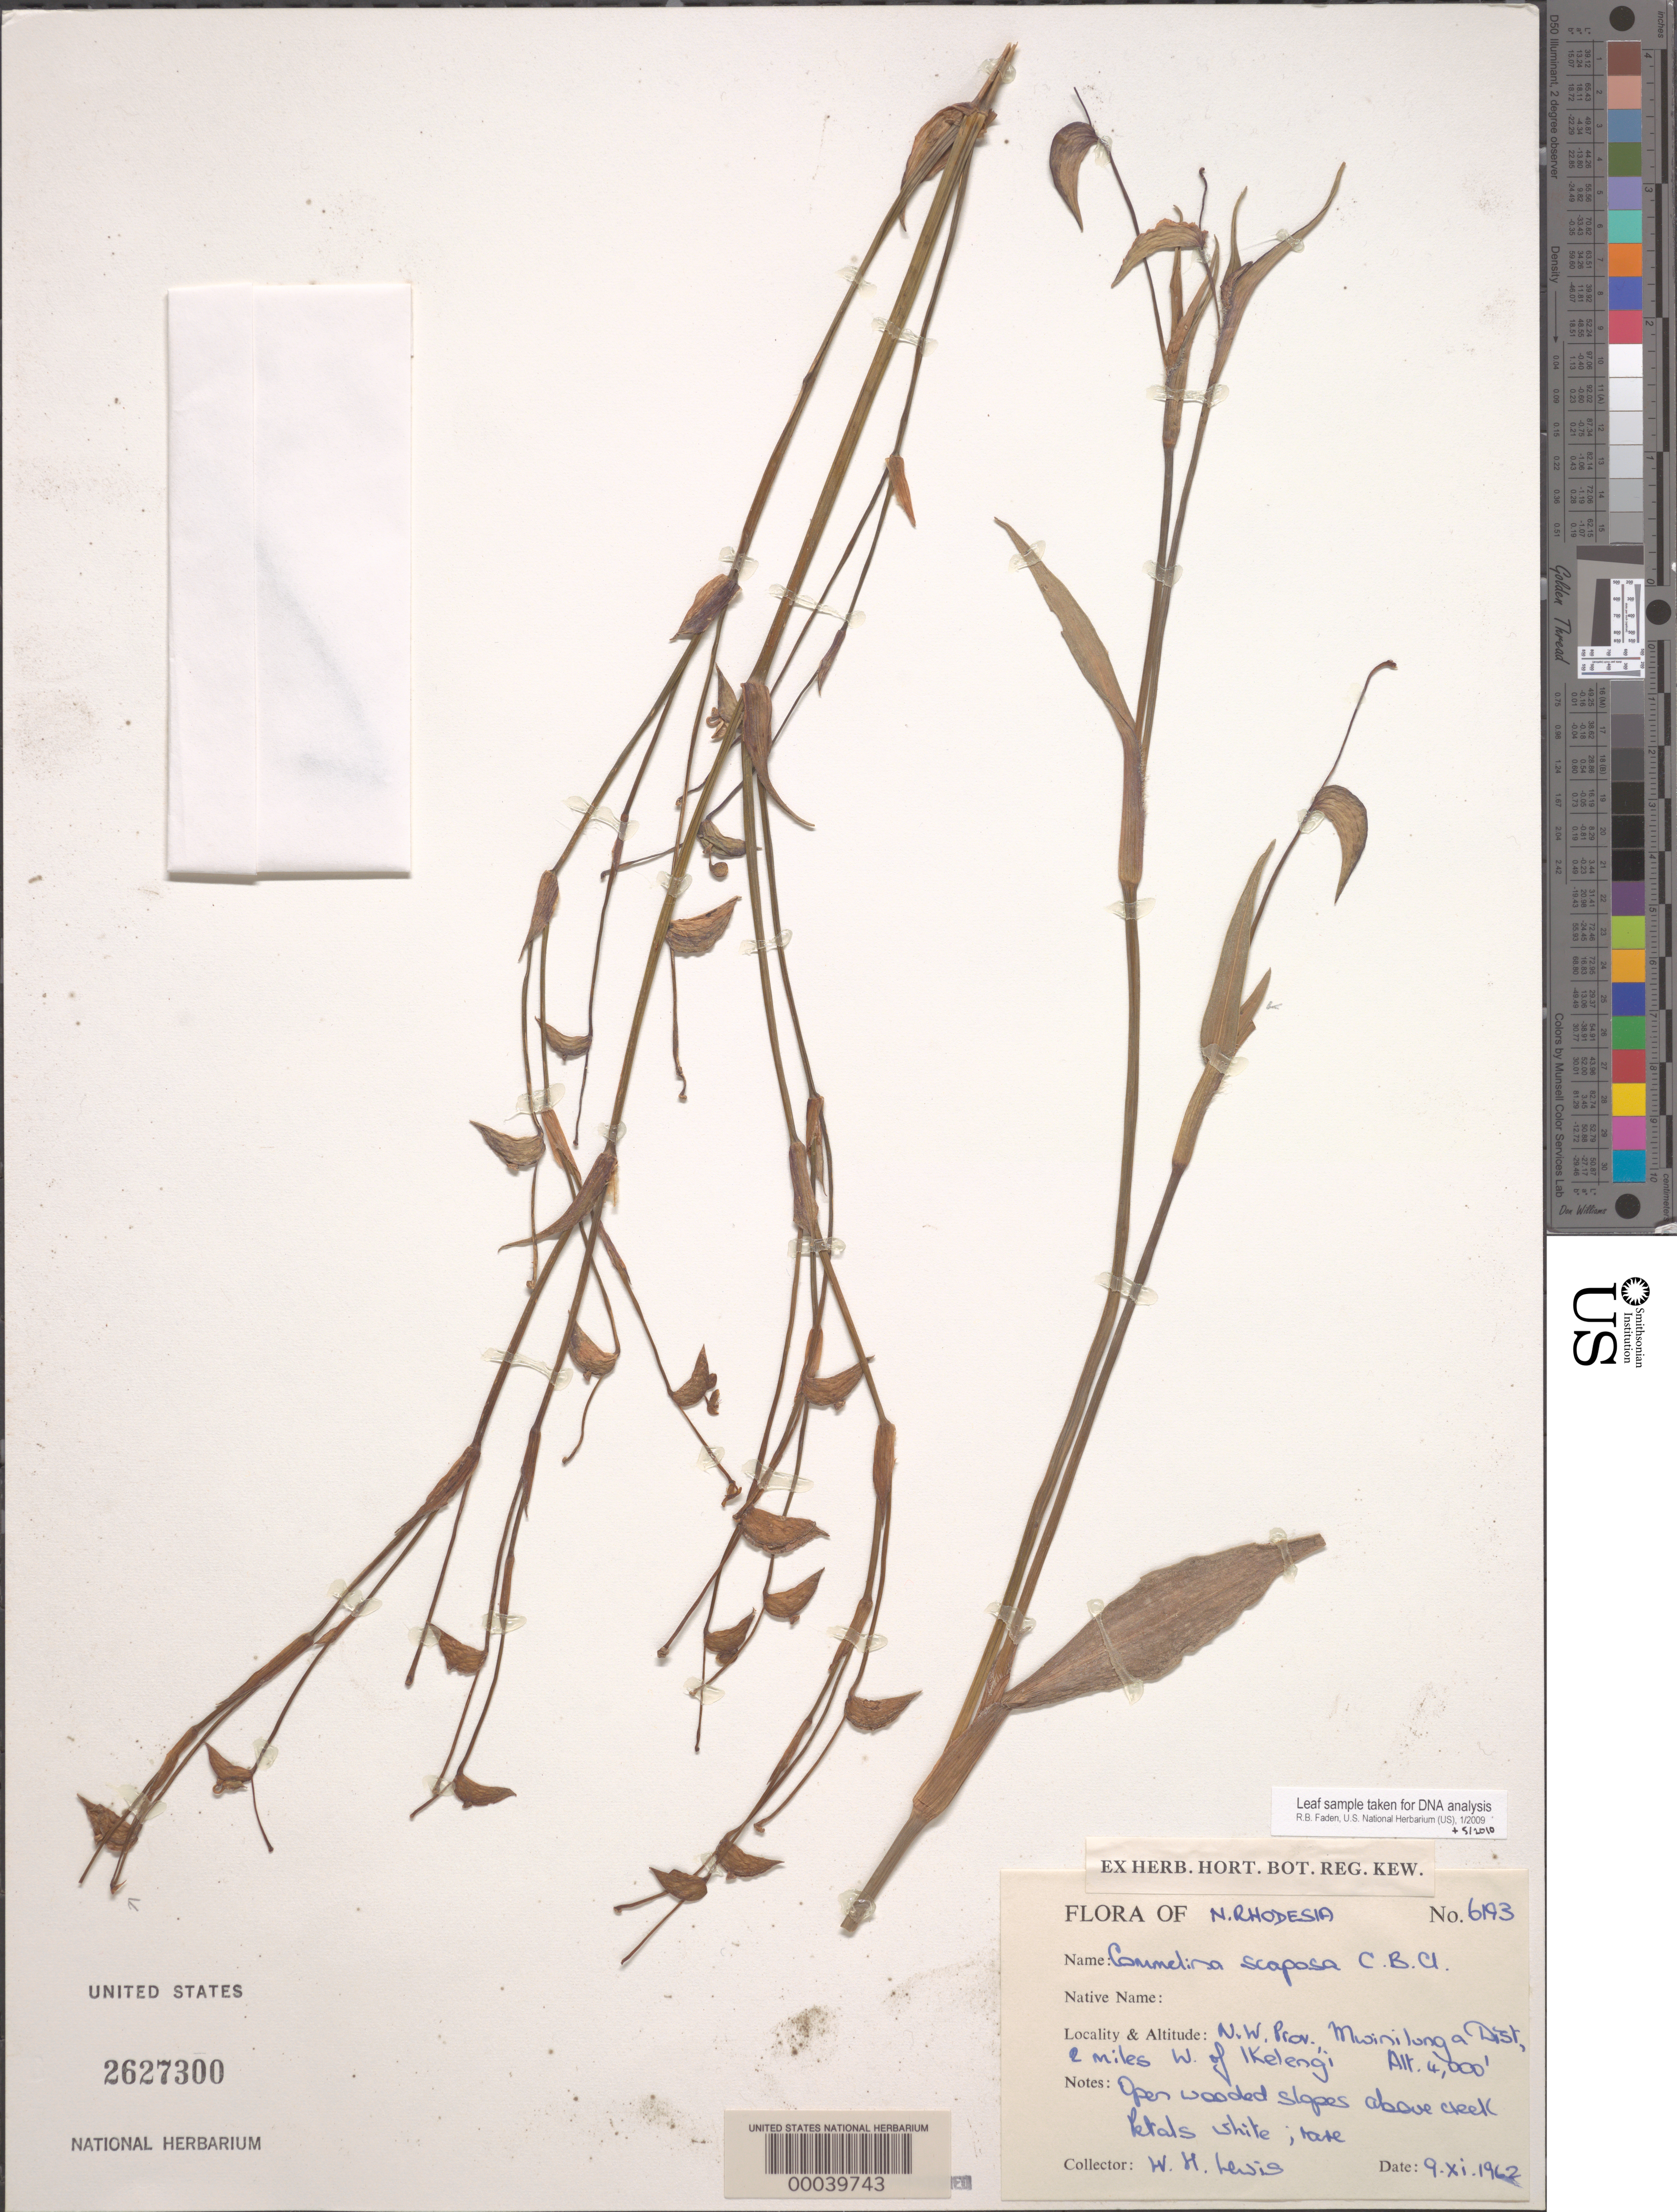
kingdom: Plantae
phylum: Tracheophyta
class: Liliopsida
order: Commelinales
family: Commelinaceae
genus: Commelina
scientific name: Commelina scaposa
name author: C.B. Clarke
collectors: W. H. Lewis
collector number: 6193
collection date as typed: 09 Nov 1962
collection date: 1962-11-09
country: Zambia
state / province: North-Western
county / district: Mwinilunga Dist.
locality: W of ikelengi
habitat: Open wooded slopes above creek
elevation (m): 1220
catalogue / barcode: US 2627300